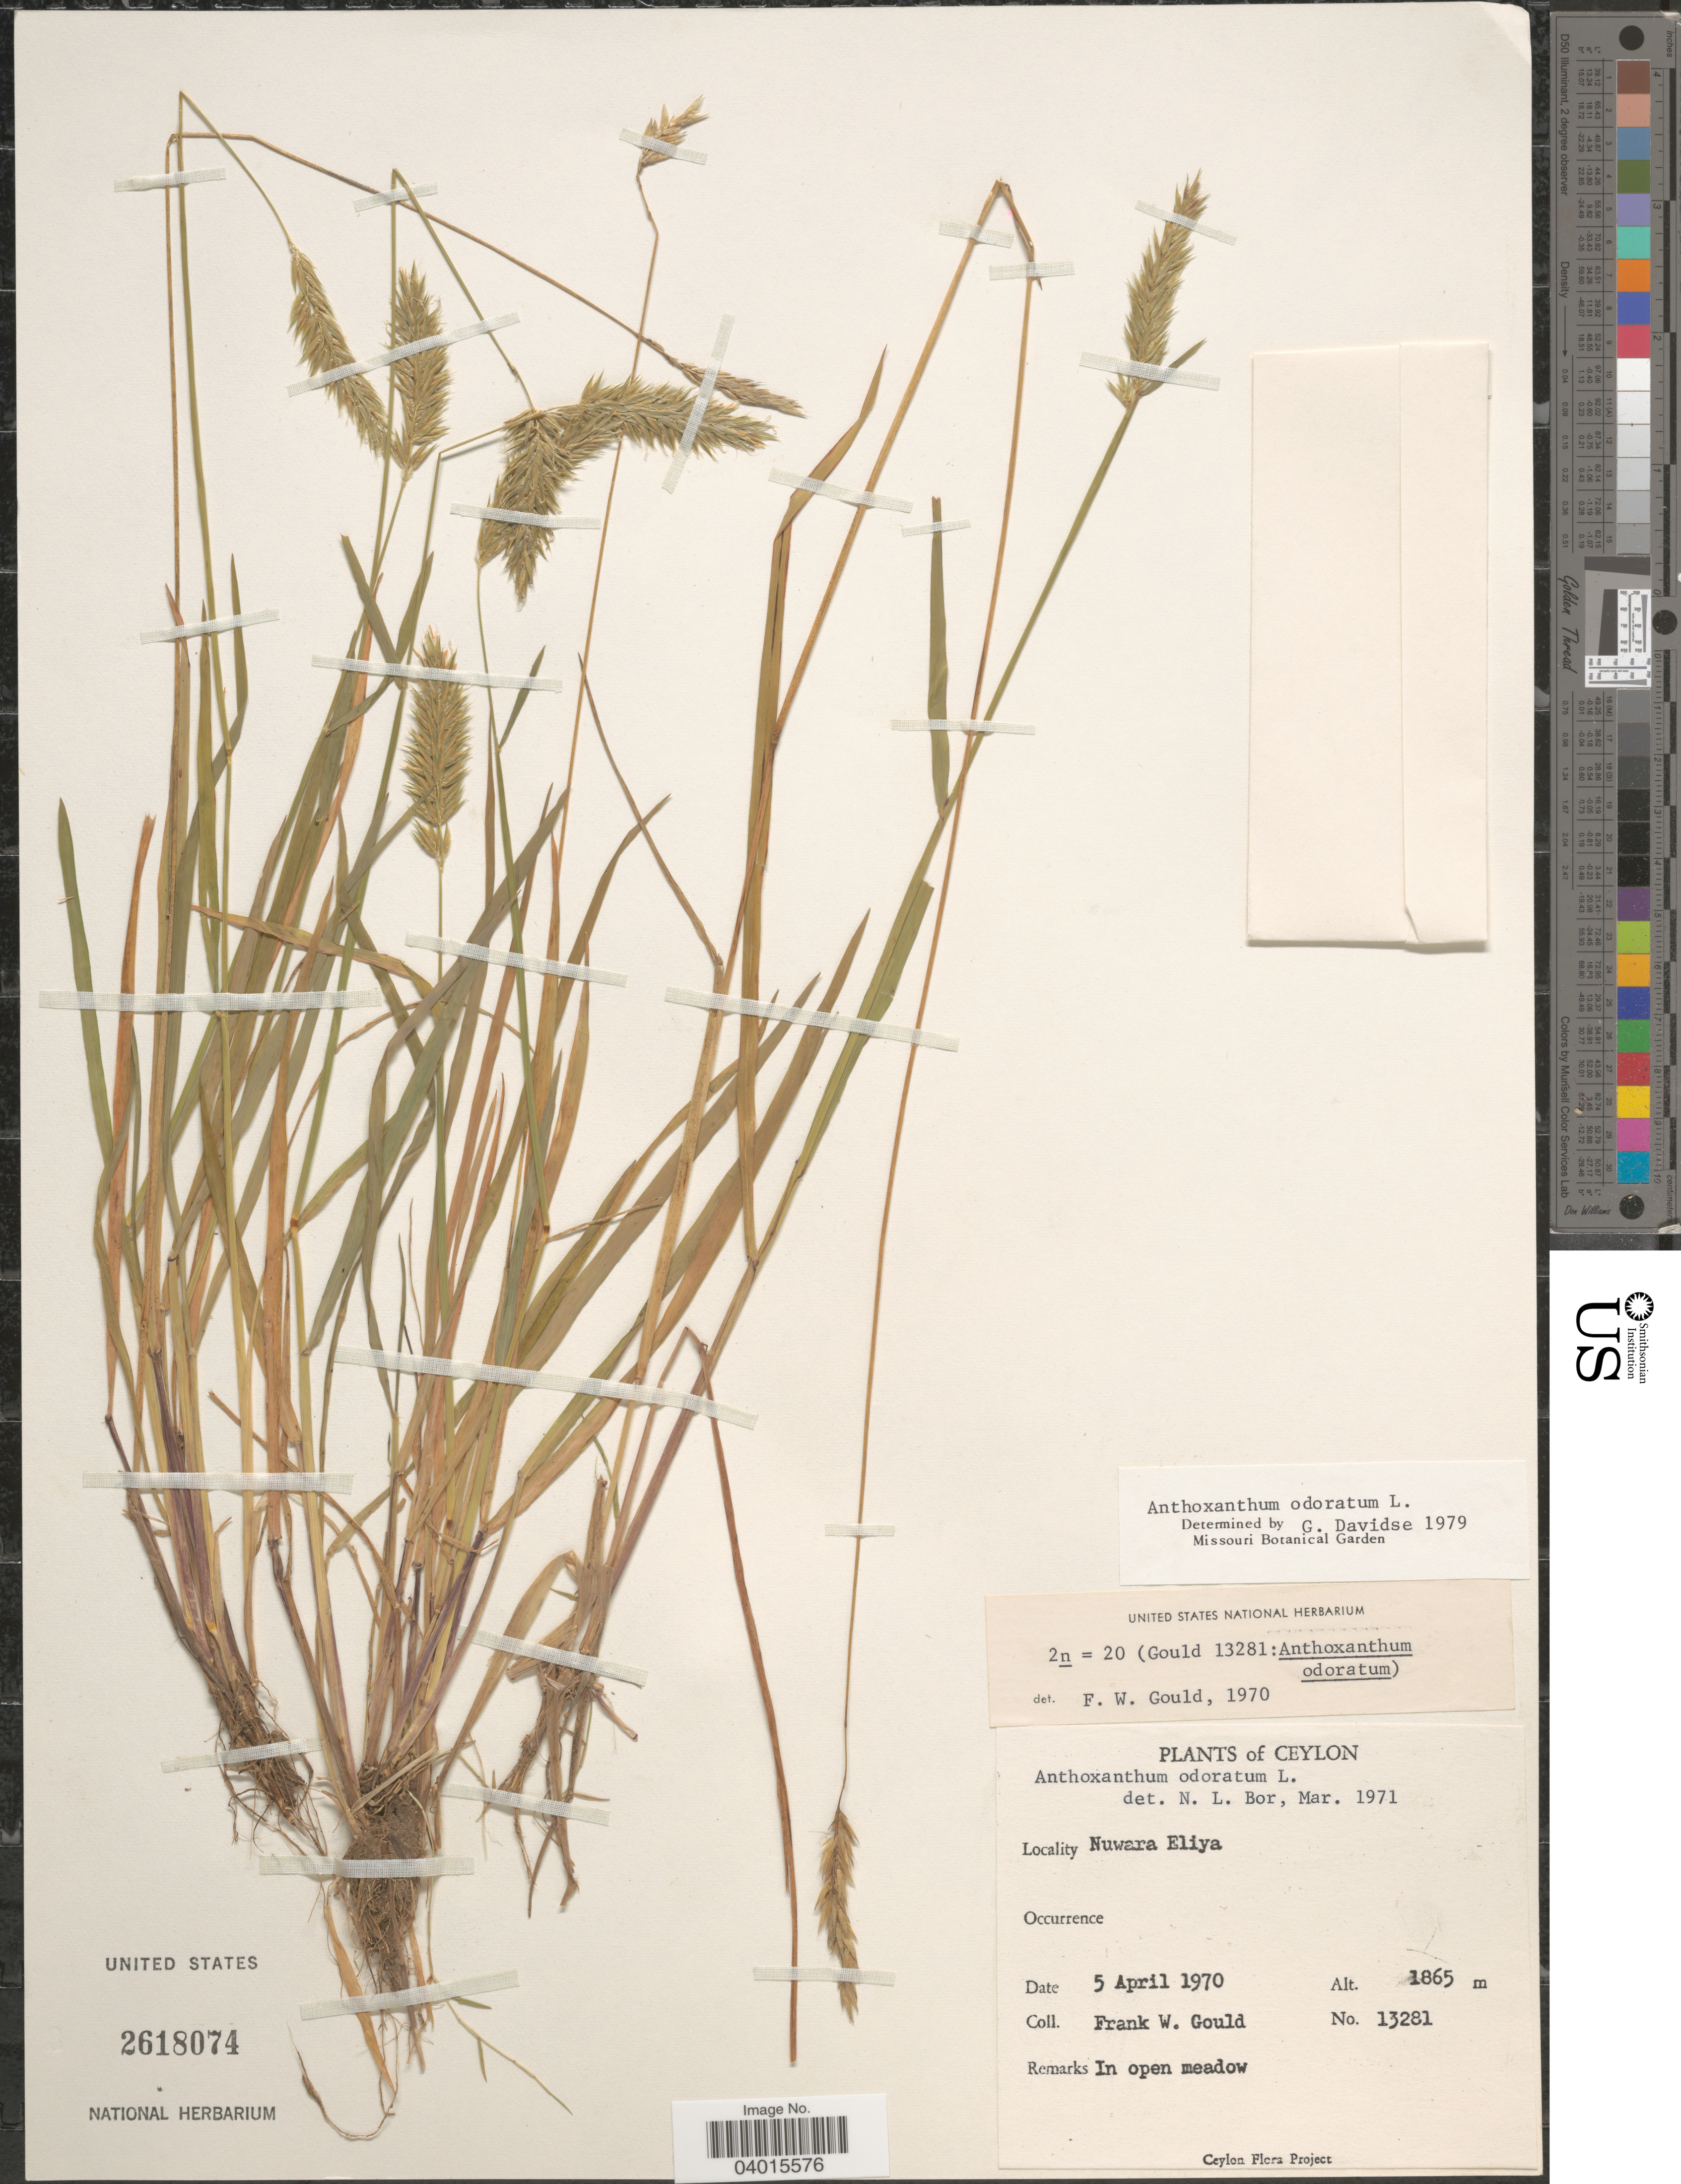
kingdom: Plantae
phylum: Tracheophyta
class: Liliopsida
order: Poales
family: Poaceae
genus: Anthoxanthum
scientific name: Anthoxanthum odoratum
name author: L.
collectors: F. W. Gould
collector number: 13281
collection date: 1970-04-05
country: Sri Lanka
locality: Ceylon. Nuwara Eliya.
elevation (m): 1865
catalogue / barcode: US 2618074